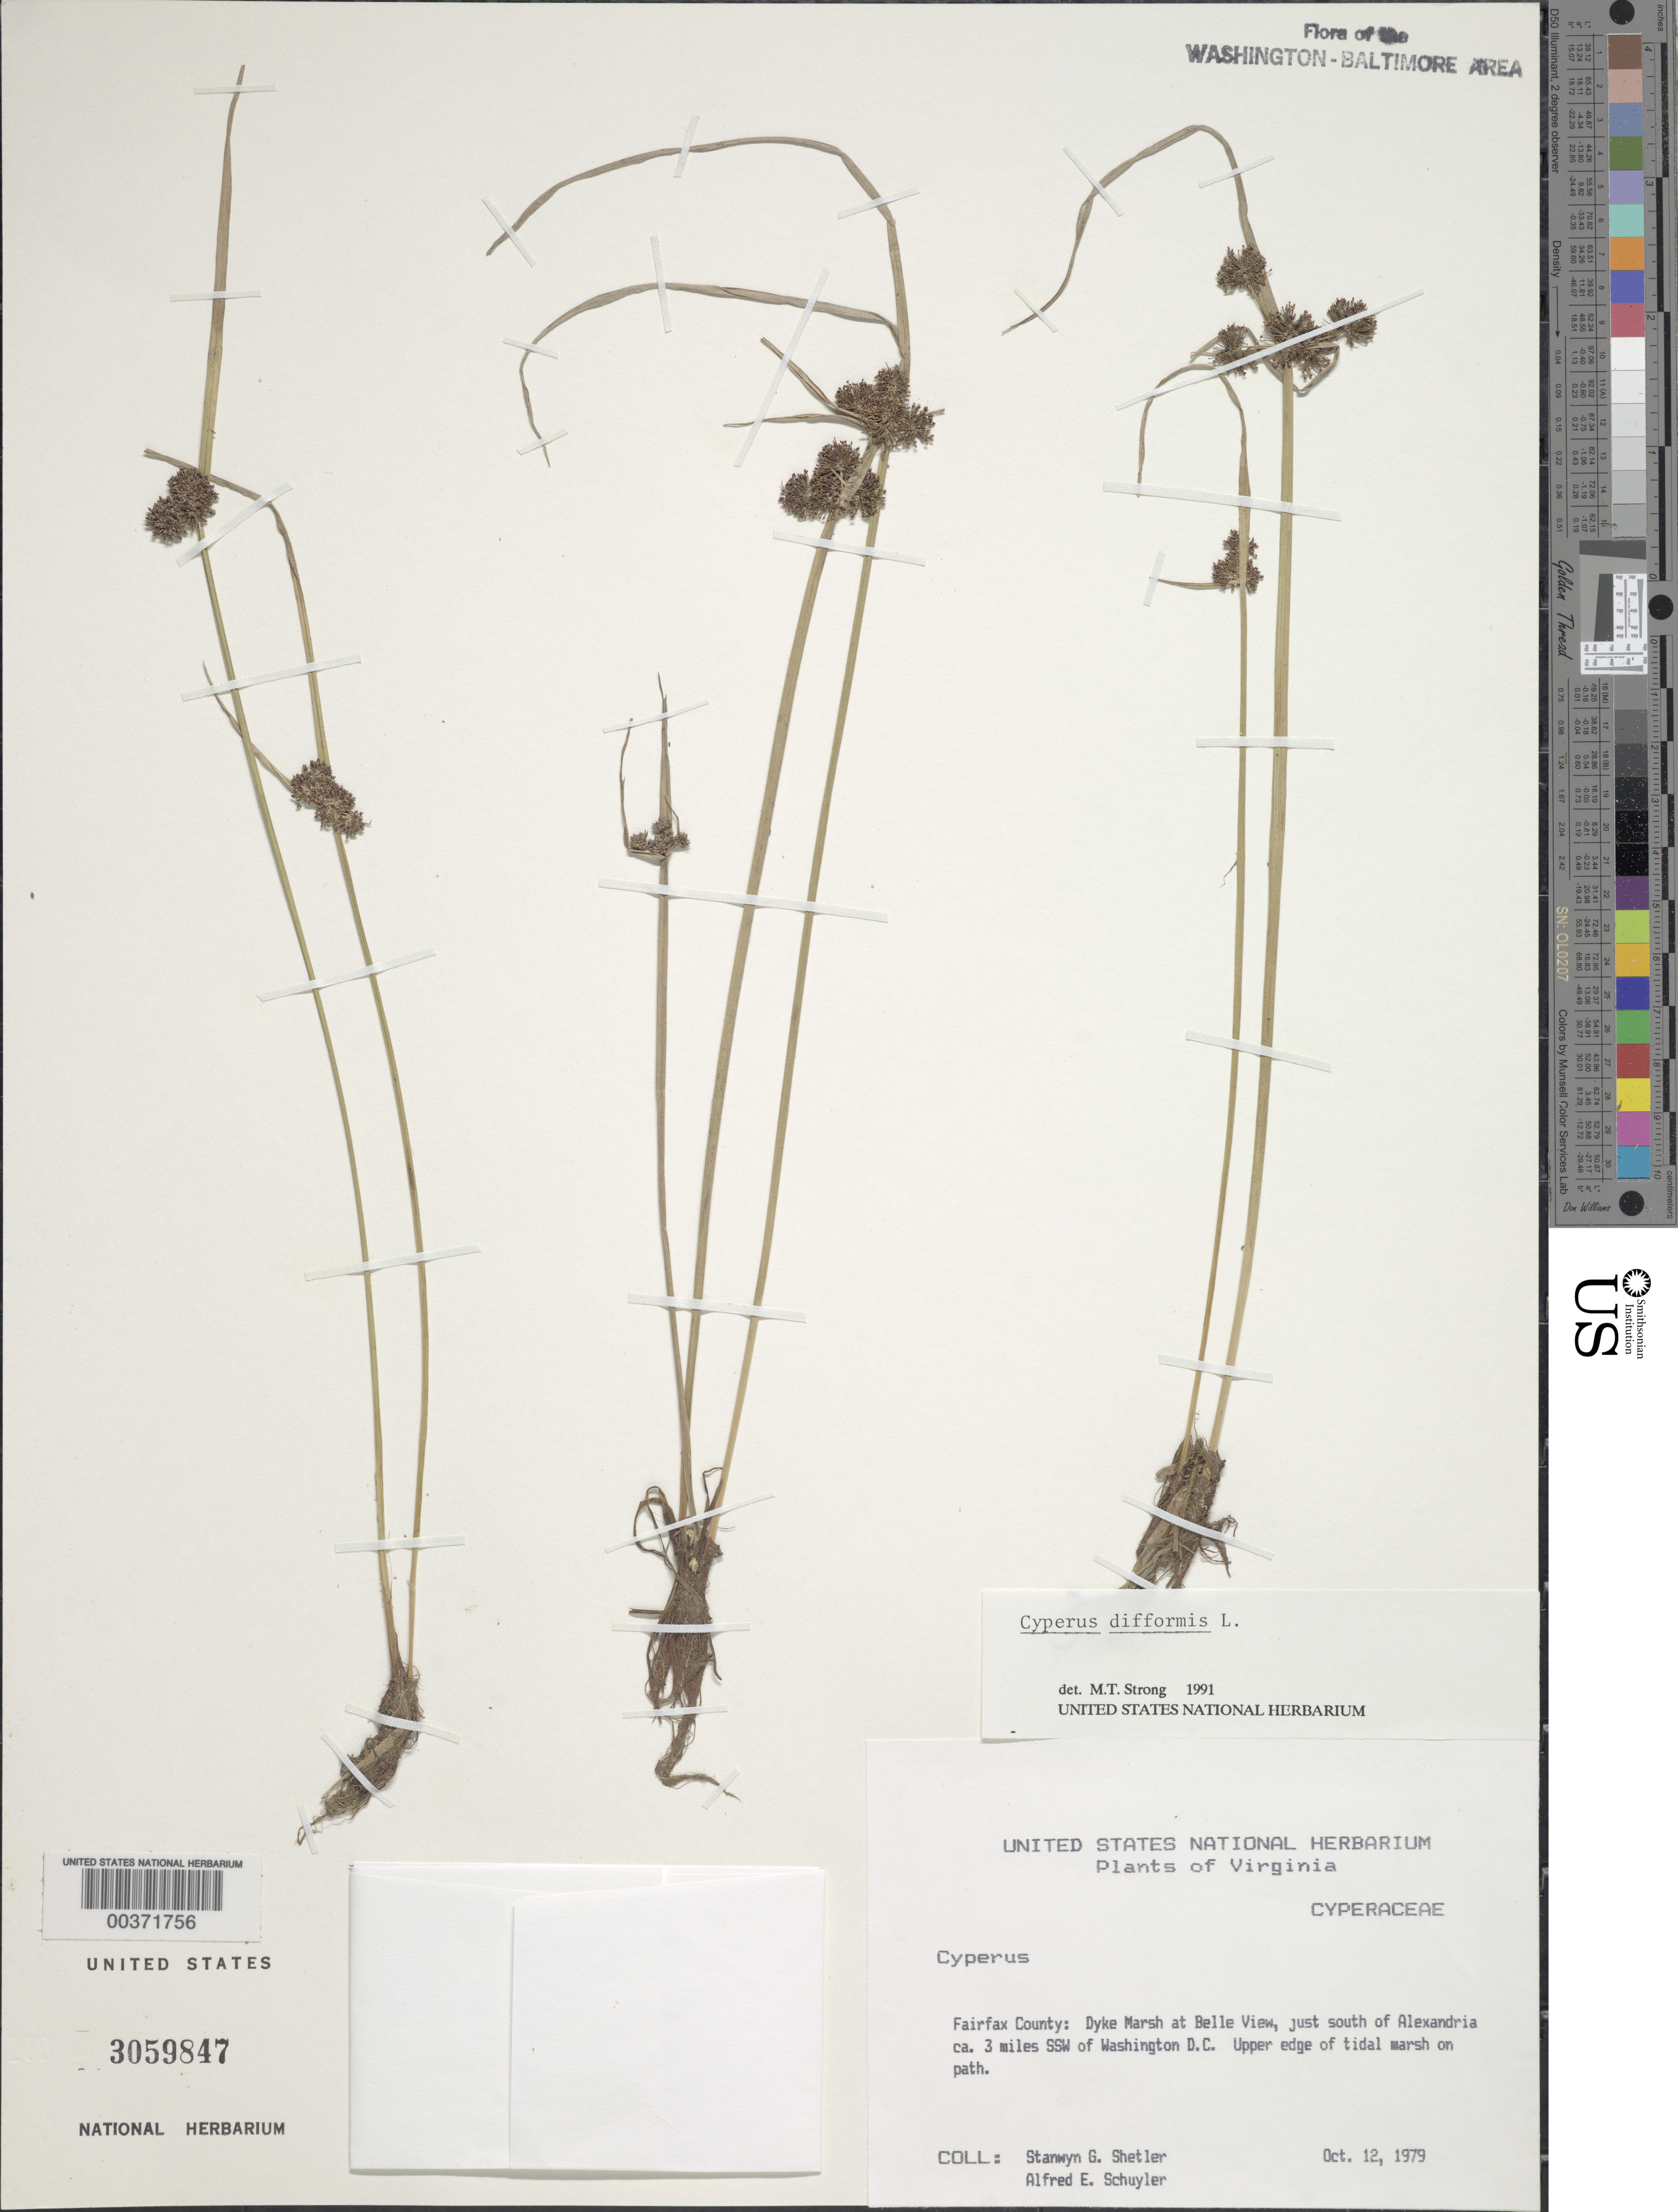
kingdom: Plantae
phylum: Tracheophyta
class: Liliopsida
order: Poales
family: Cyperaceae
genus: Cyperus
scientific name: Cyperus difformis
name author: L.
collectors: S. Shetler & A. Schuyler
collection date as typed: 12 Oct 1979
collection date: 1979-10-12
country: United States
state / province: Virginia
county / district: Fairfax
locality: Dyke Marsh, Belle View S of Alexandria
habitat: Upper edge of tidal marsh on path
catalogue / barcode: US 3059847